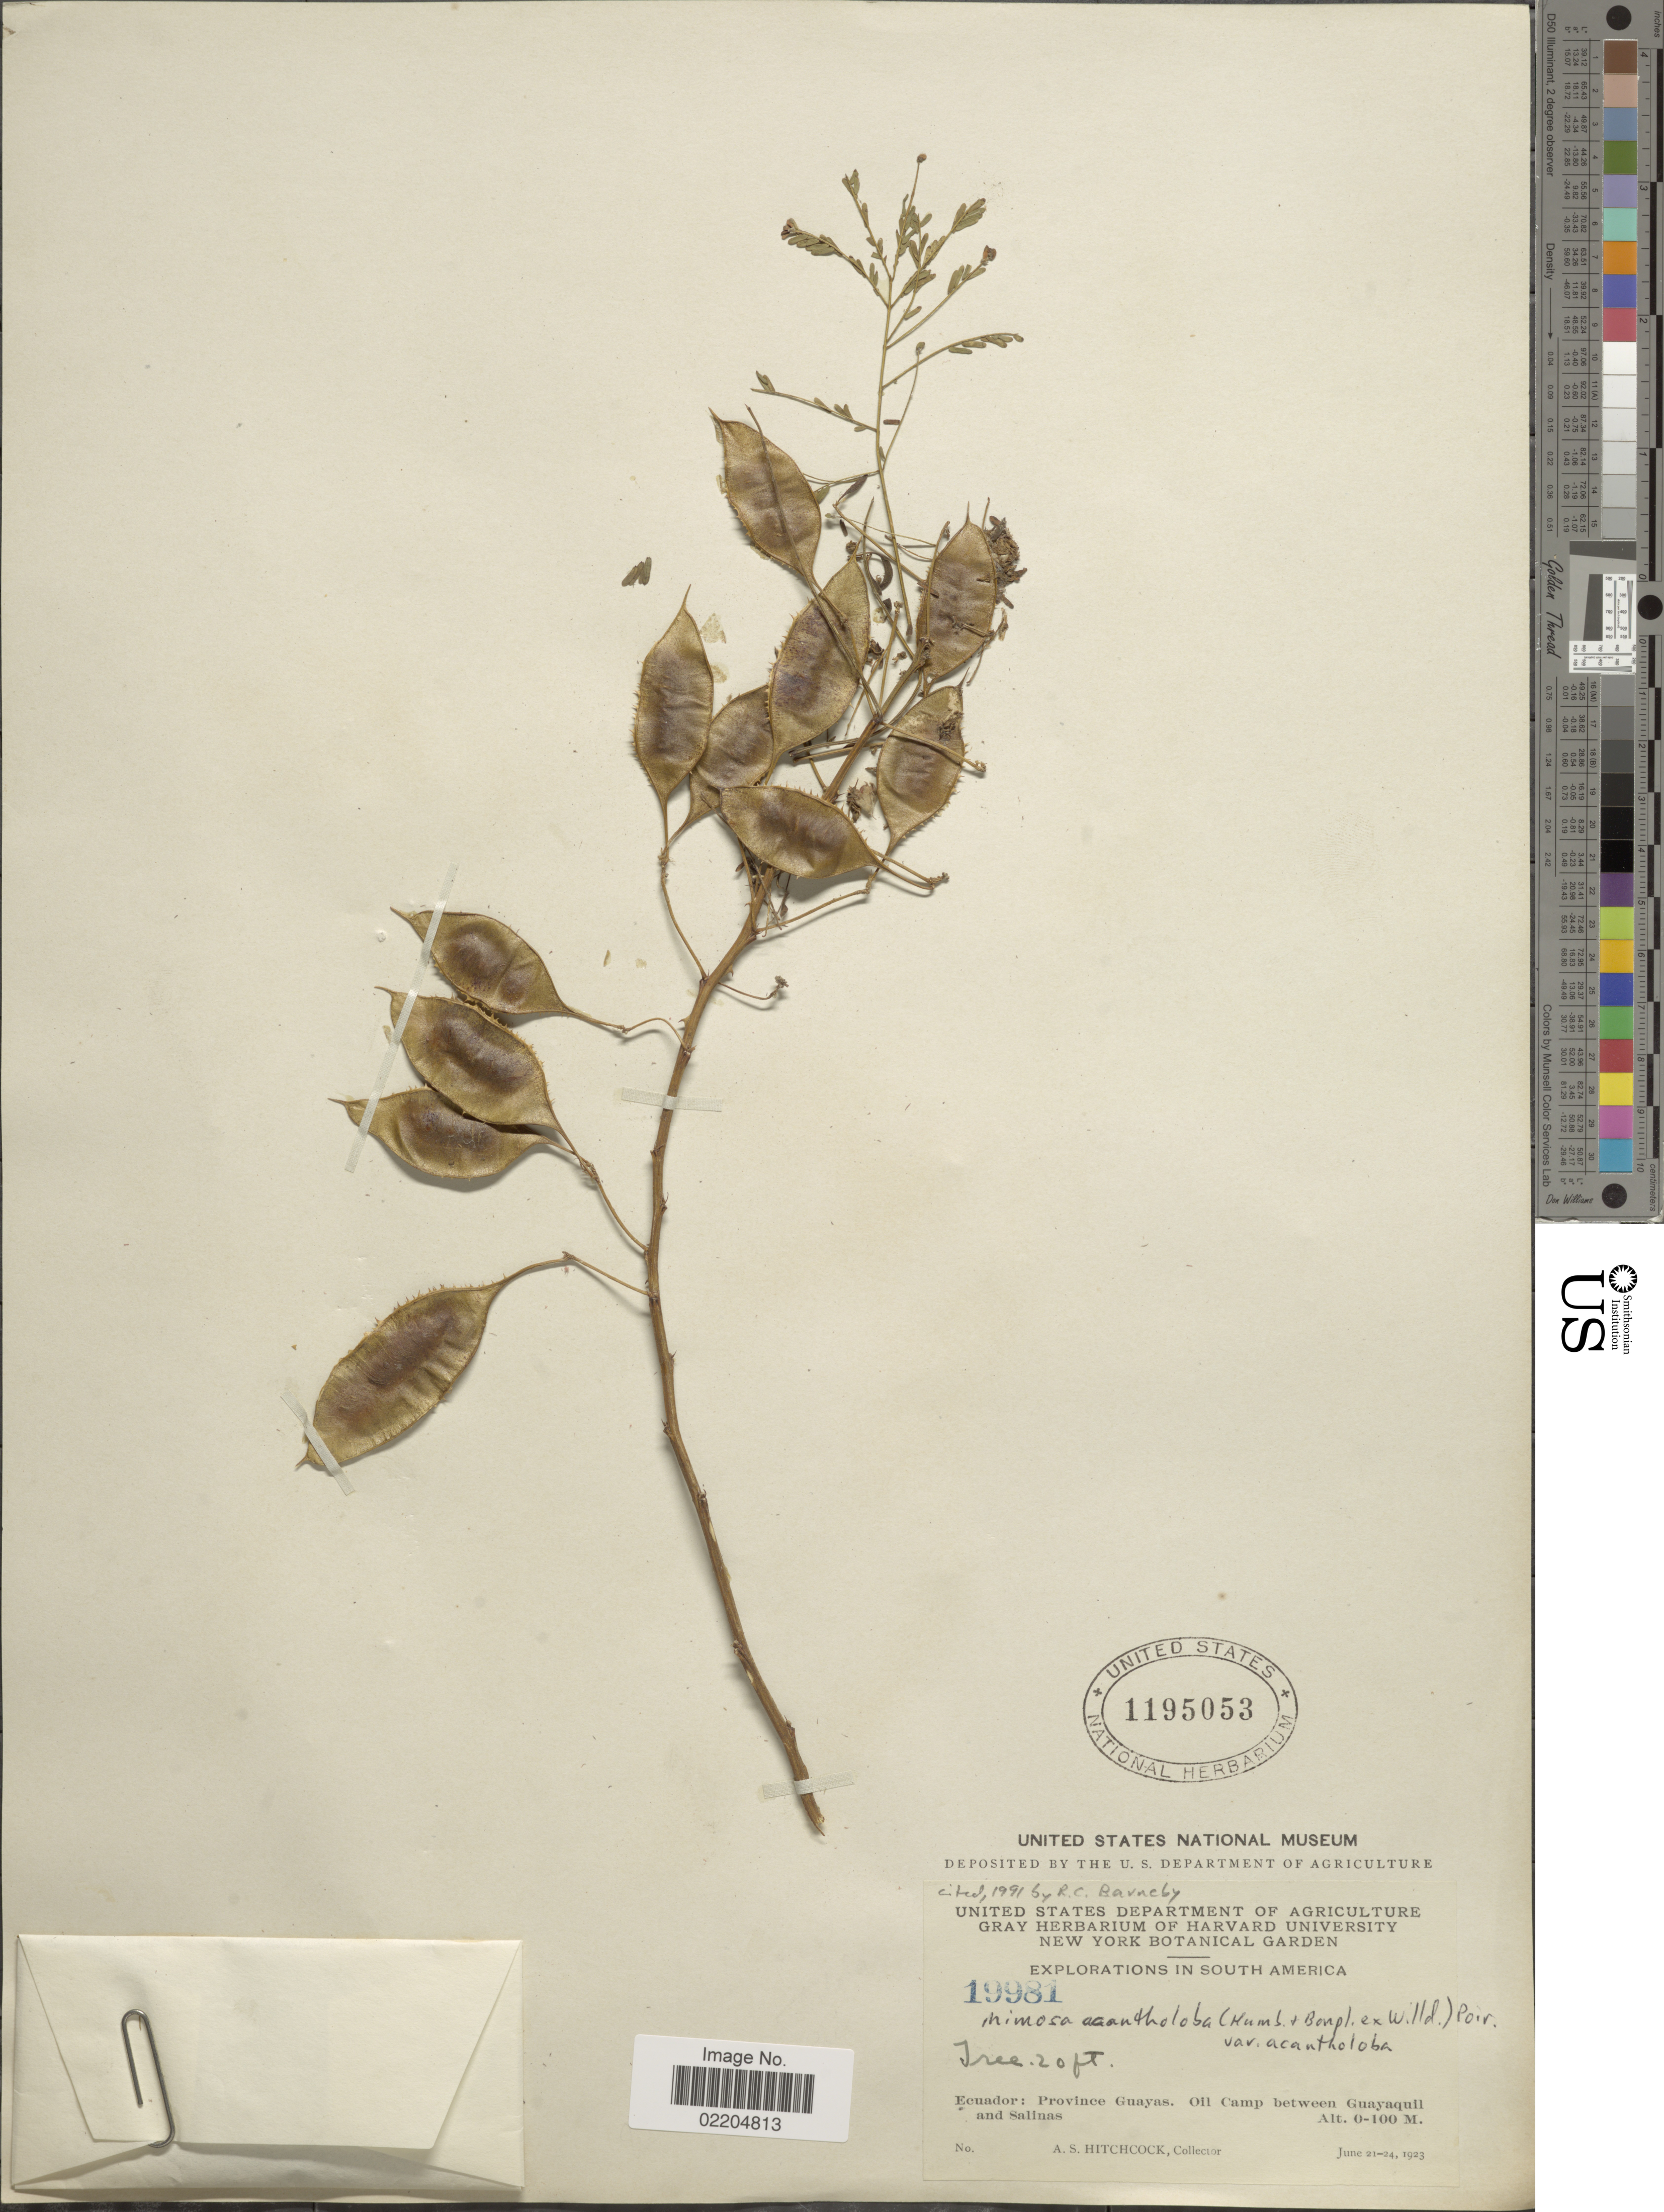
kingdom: Plantae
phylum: Tracheophyta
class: Magnoliopsida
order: Fabales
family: Fabaceae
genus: Mimosa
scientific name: Mimosa acantholoba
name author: (Willd.) Poir.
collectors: A. S. Hitchcock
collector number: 19981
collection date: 1923-06-21/1923-06-24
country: Ecuador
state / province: Guayas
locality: Ecuador: Province Guayas. Oil Camp between Guayaquil and salinas.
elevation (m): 0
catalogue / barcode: US 1195053